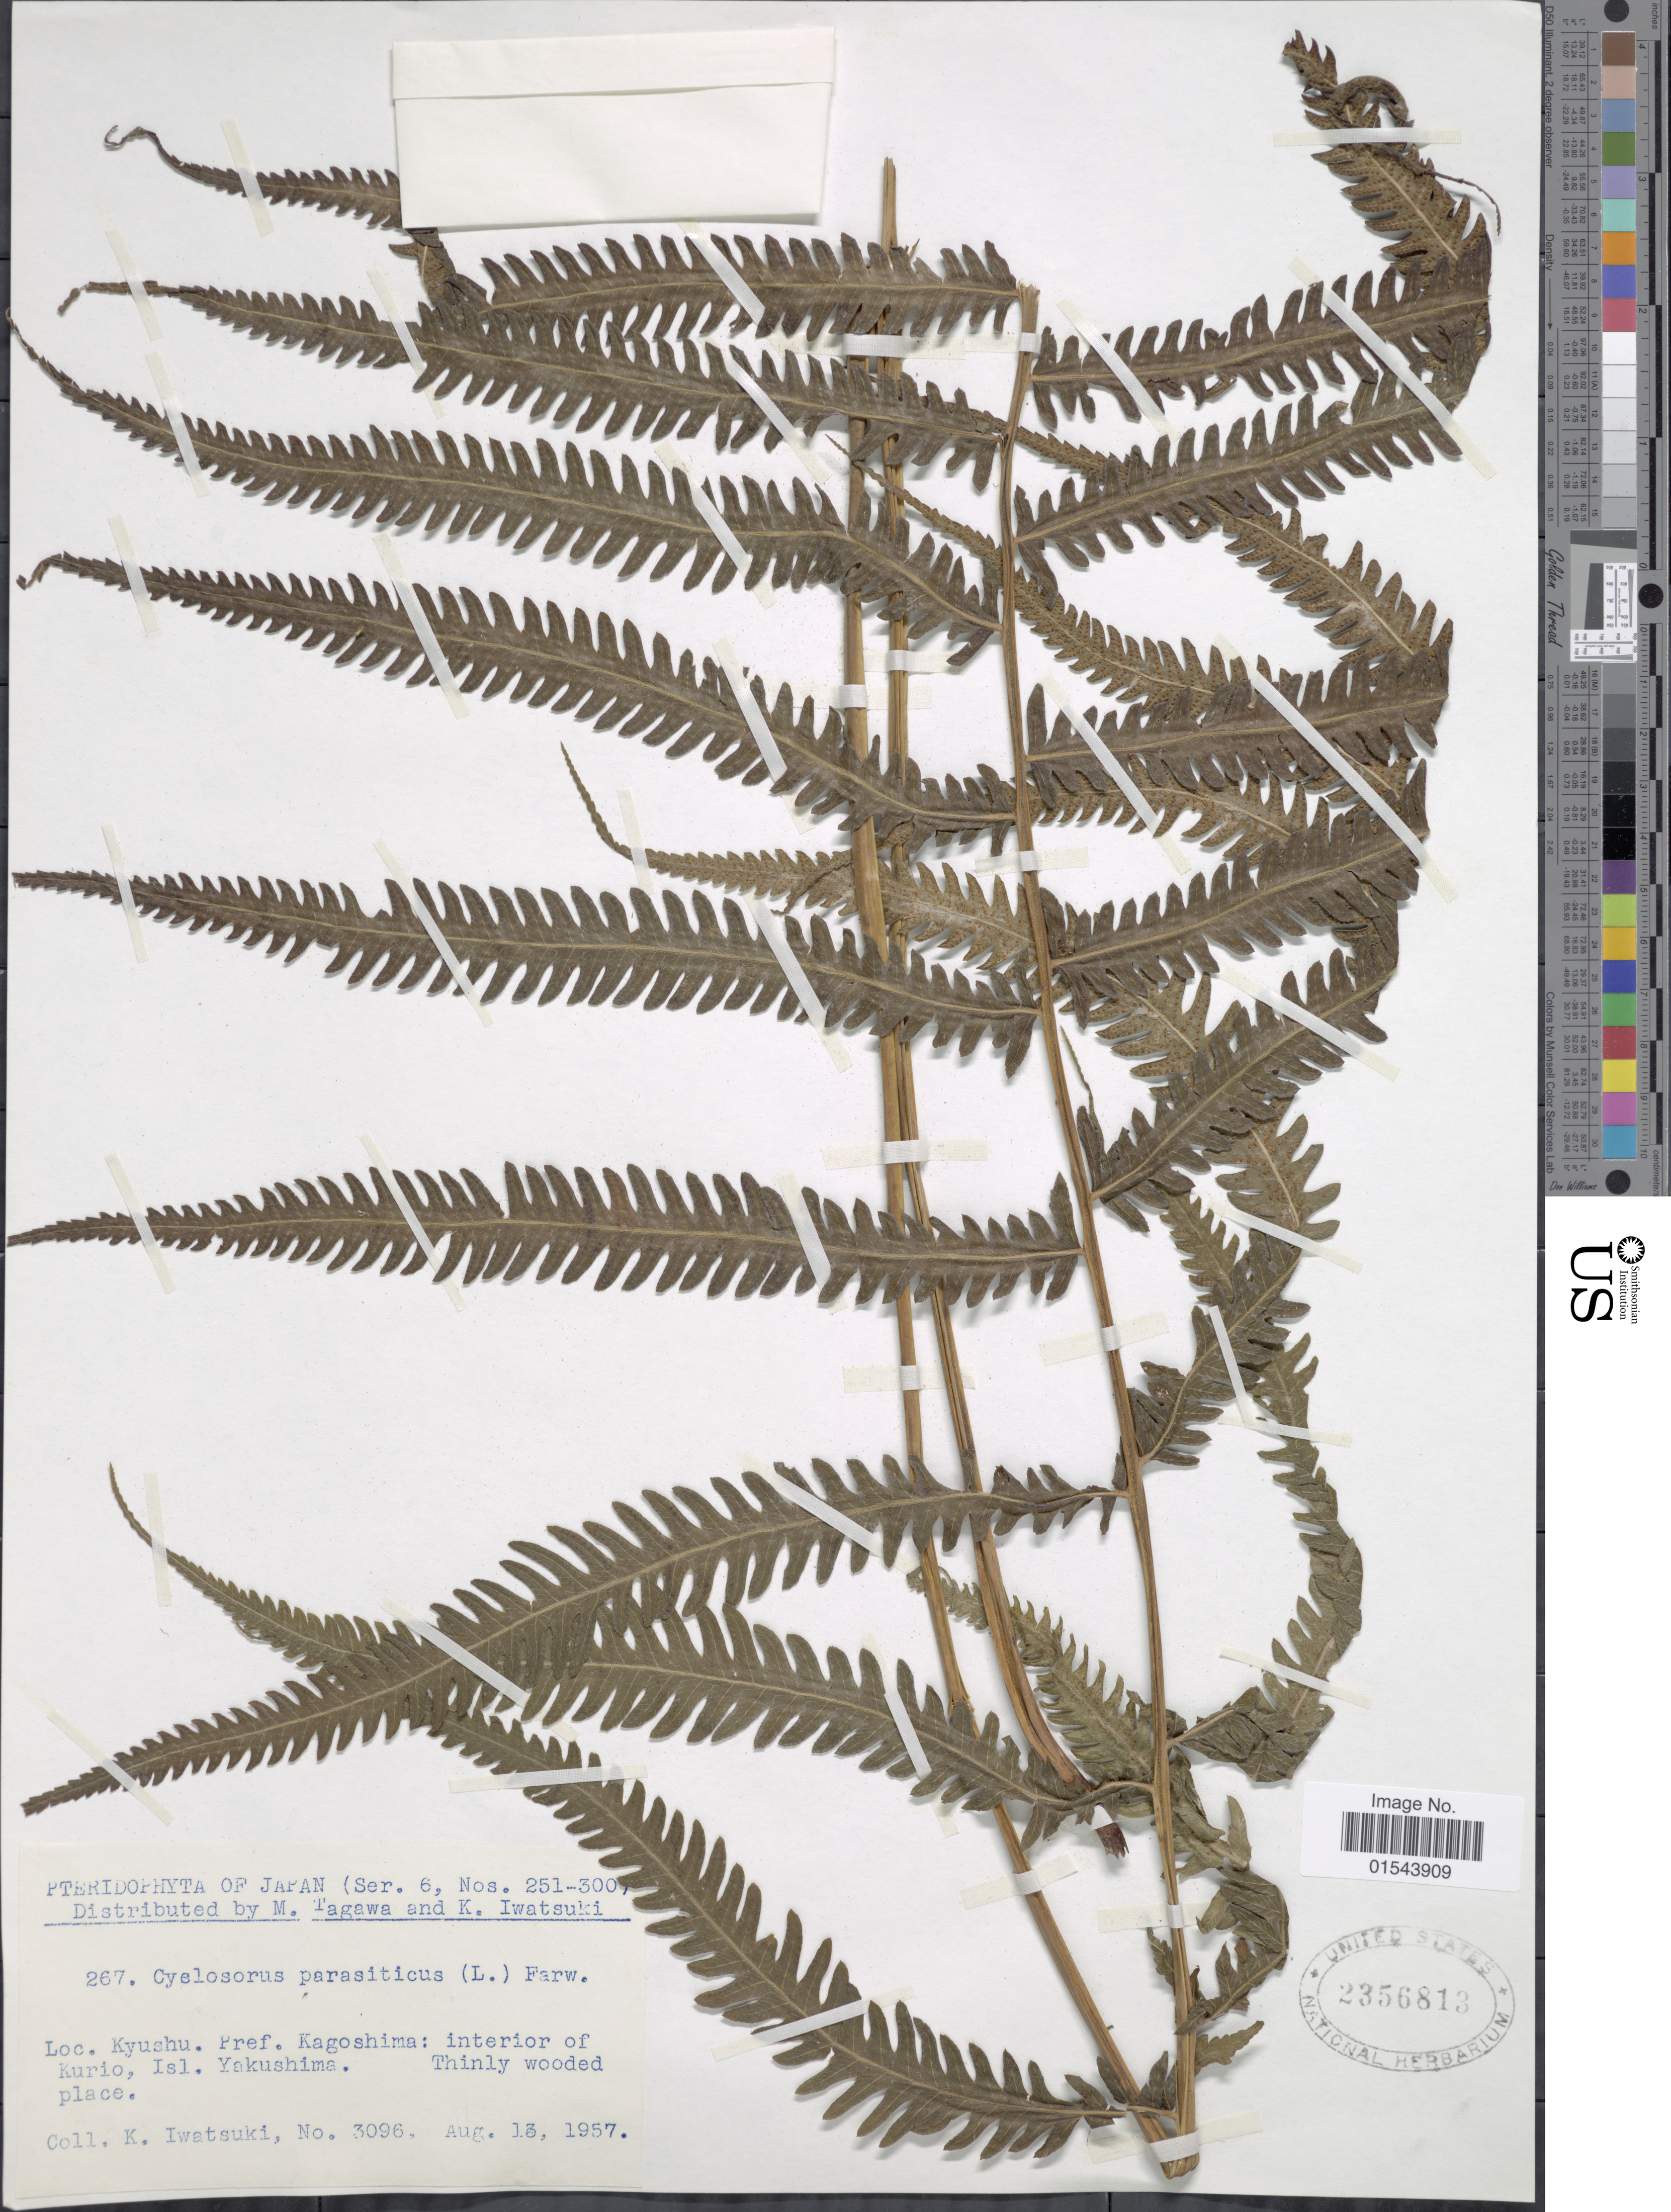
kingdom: Plantae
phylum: Tracheophyta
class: Polypodiopsida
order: Polypodiales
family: Thelypteridaceae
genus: Christella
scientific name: Christella parasitica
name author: (L.) H. Lév.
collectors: K. Iwatsuki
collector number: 3096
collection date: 1957-08-13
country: Japan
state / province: Kagosima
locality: Kyushu. Pref. Kagoshima: interior of Kurio, Isl. Yakushima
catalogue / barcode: US 2356813